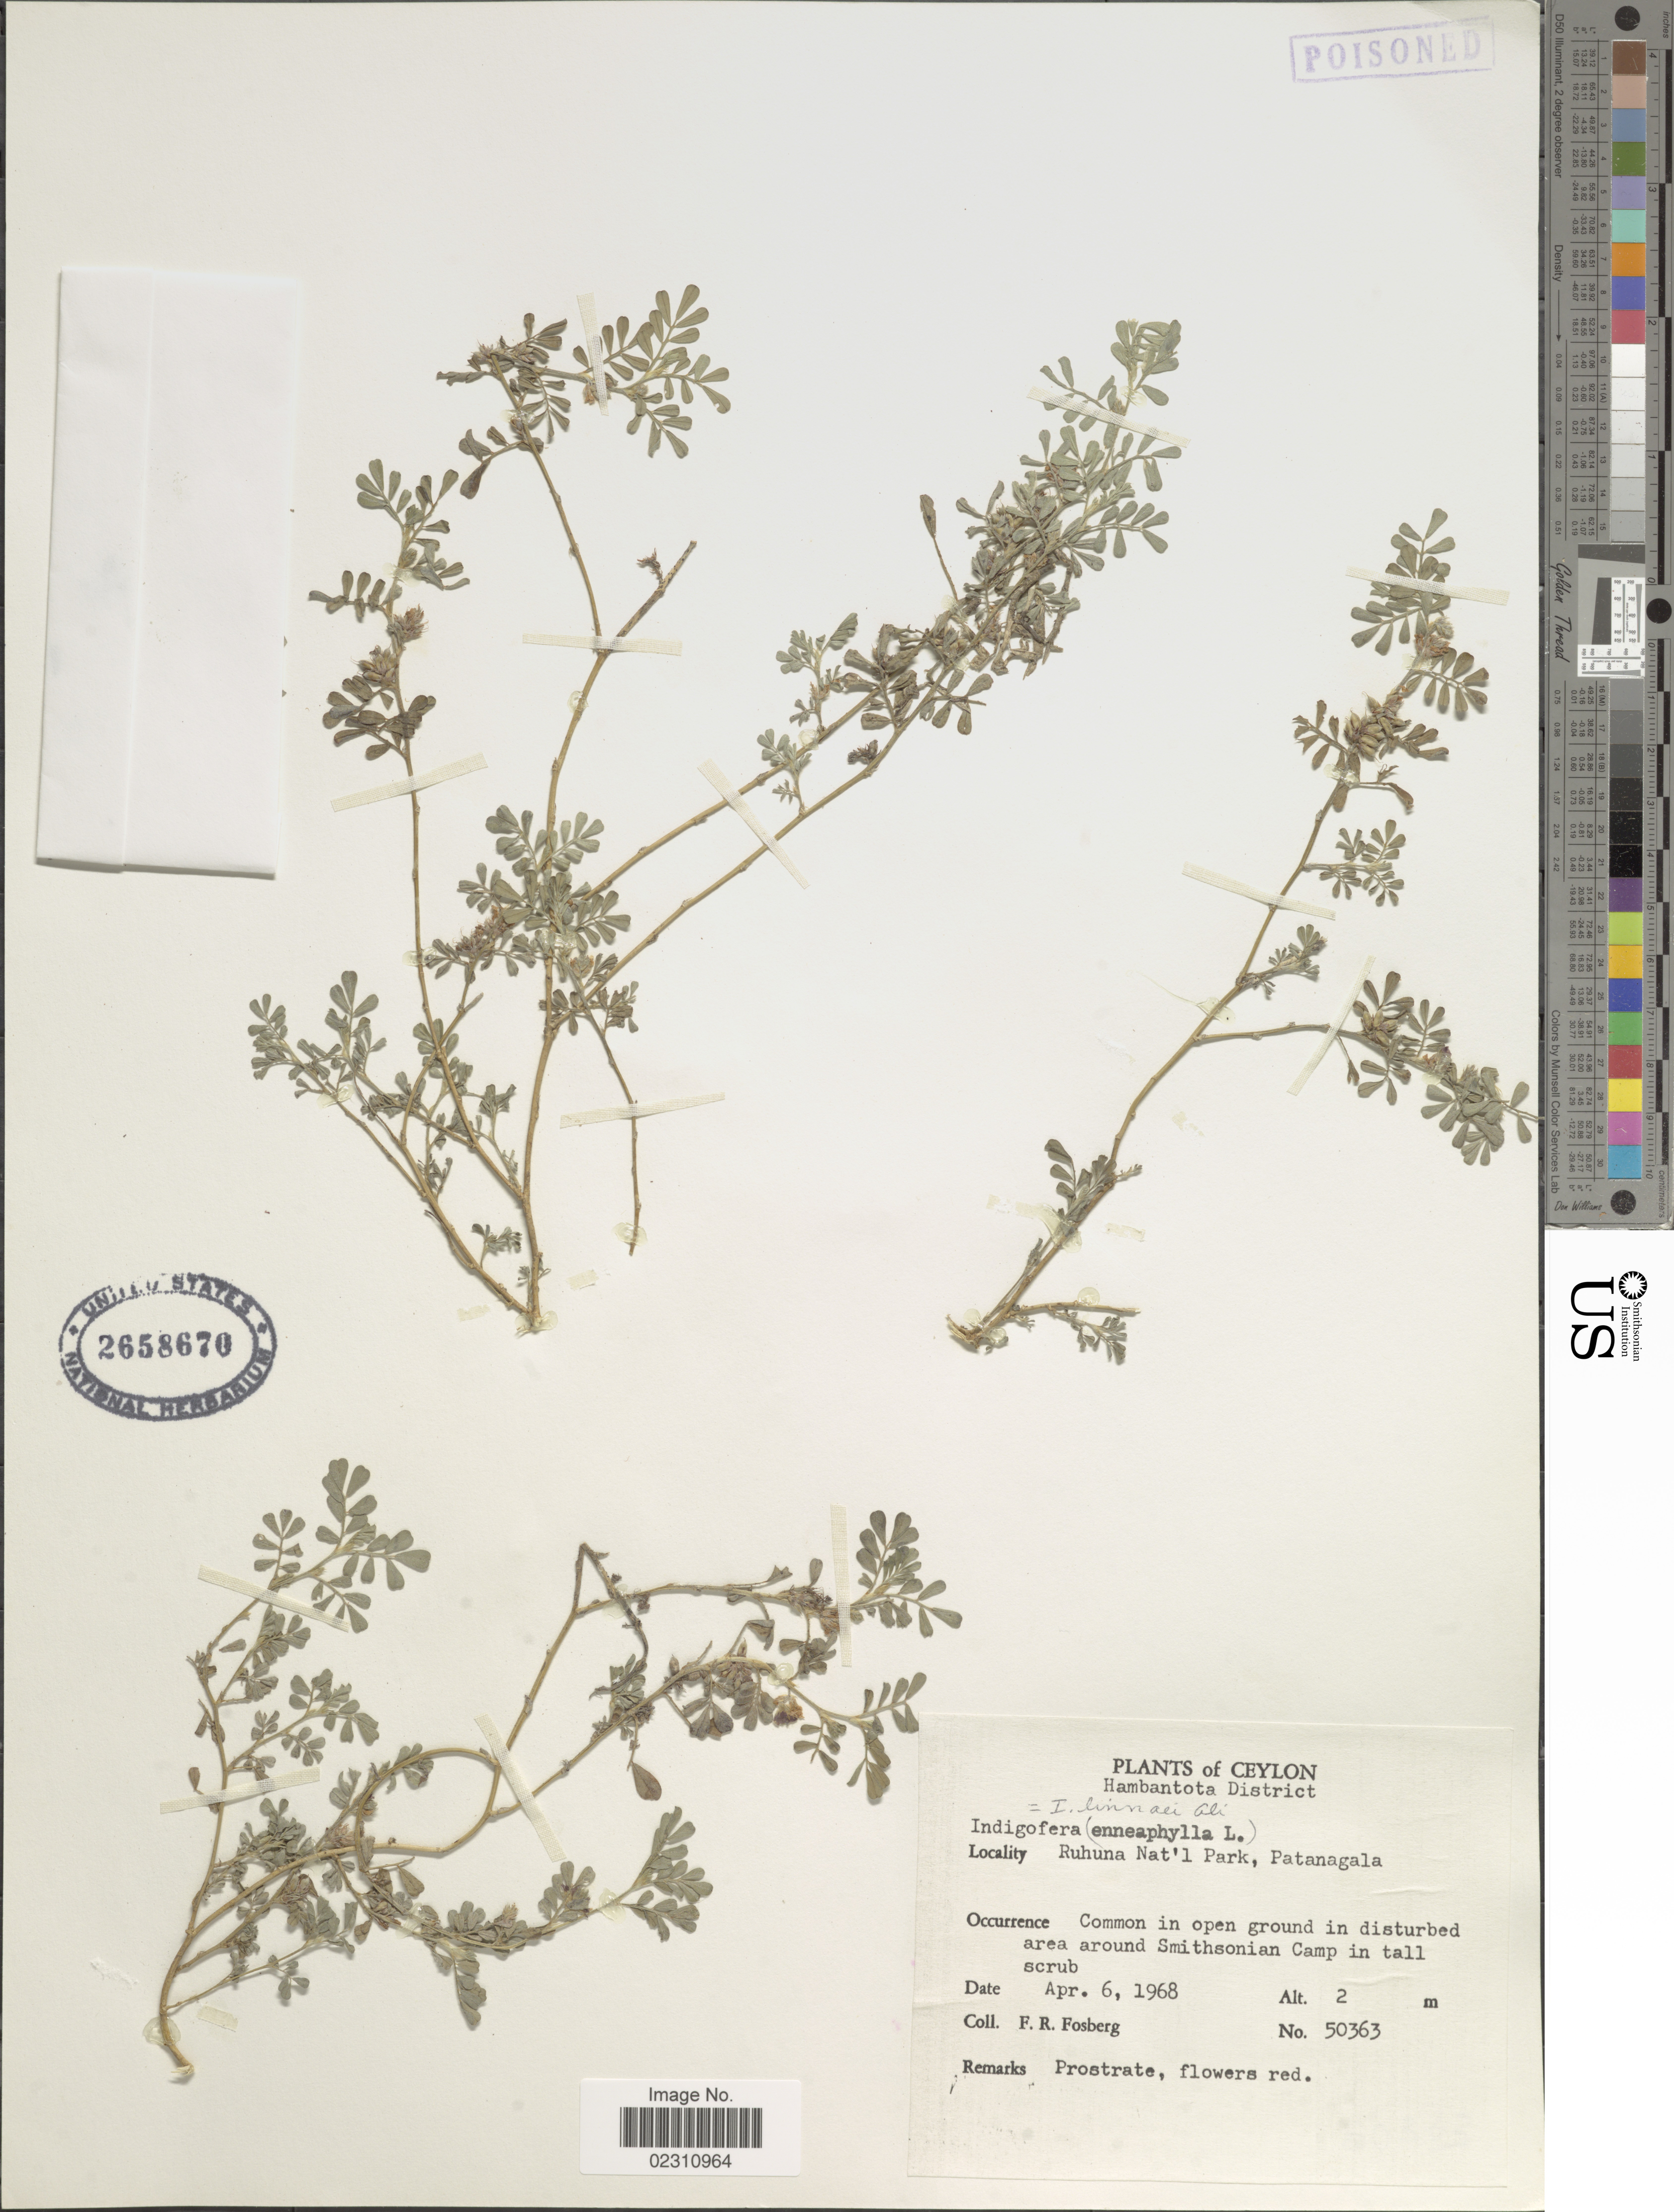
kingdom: Plantae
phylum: Tracheophyta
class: Magnoliopsida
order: Fabales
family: Fabaceae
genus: Indigofera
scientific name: Indigofera linnaei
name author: Ali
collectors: F. R. Fosberg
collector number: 50363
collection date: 1968-04-06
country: Sri Lanka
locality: Ceylon, Hambantota District, Ruhuna Nat'l Park, Patanagala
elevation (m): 2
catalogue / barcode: US 2658670